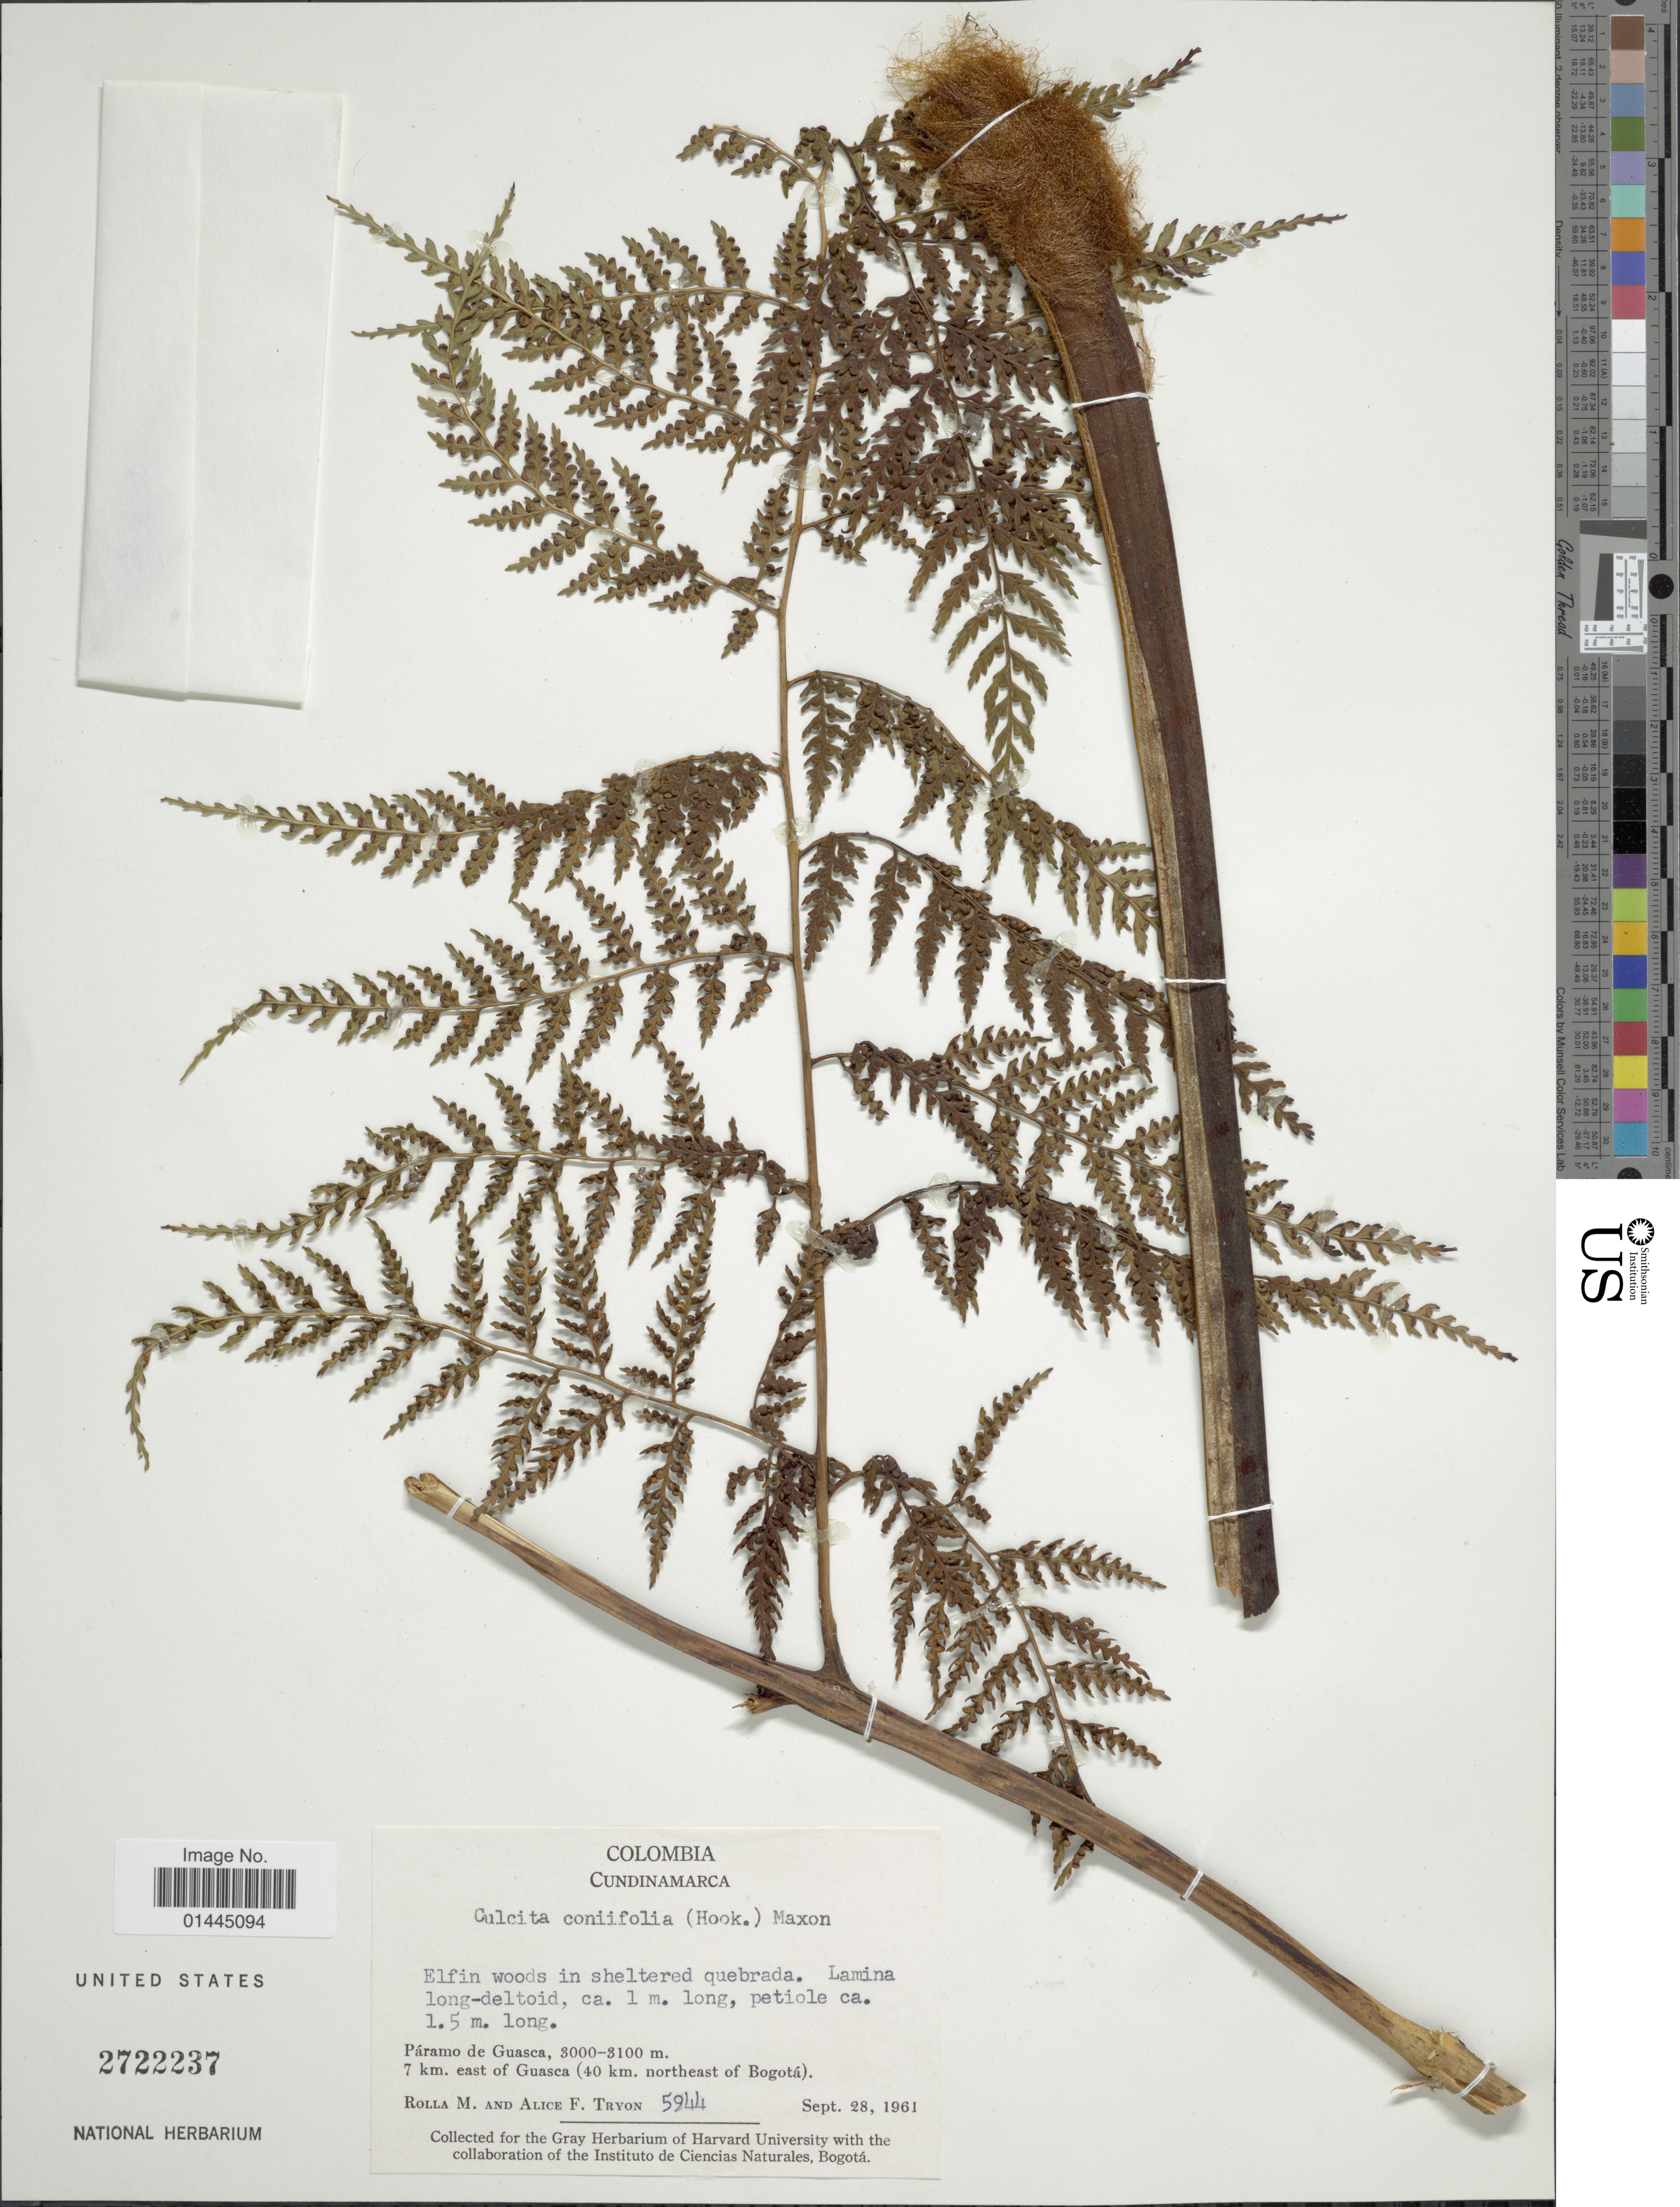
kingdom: Plantae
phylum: Tracheophyta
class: Polypodiopsida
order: Cyatheales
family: Culcitaceae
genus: Culcita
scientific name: Culcita coniifolia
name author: (Hook.) Maxon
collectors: R. M. Tryon & A. F. Tryon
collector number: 5944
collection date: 1961-09-28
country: Colombia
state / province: Cundinamarca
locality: Paramo de Guasca, 7 km. east of Guasca (40 km. northeast of Bogota).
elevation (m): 3000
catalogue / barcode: US 2722237